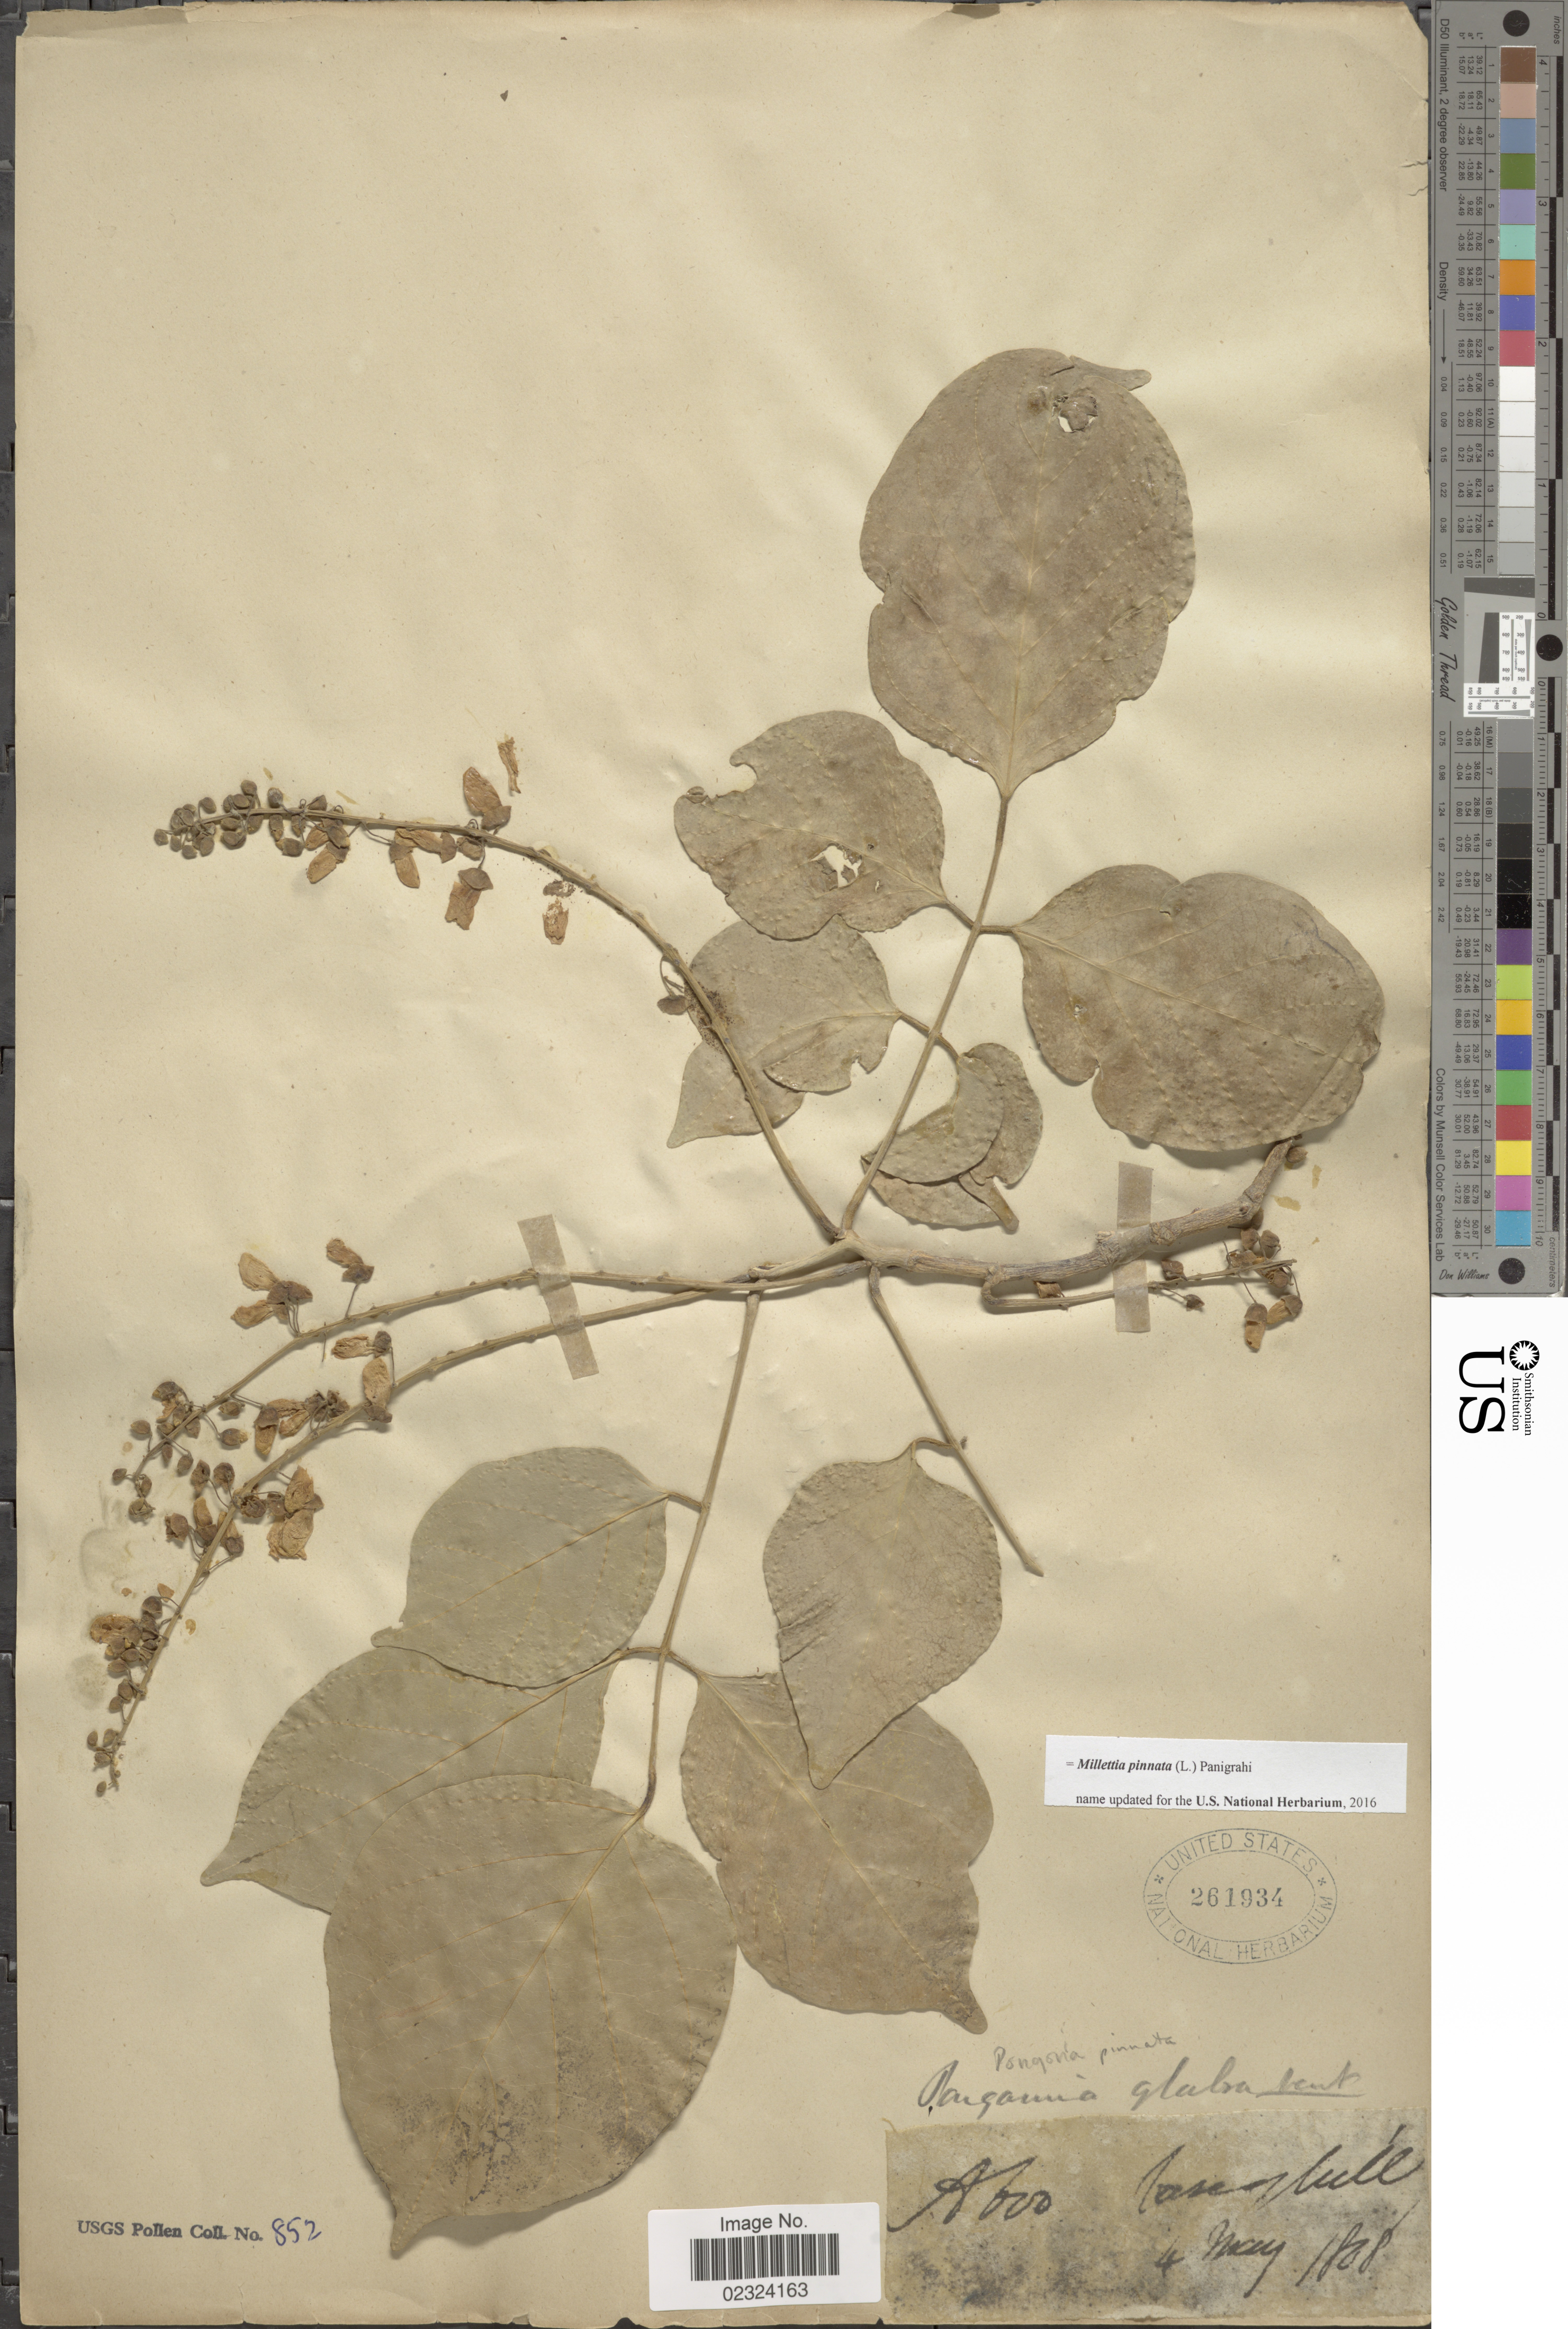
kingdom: Plantae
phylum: Tracheophyta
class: Magnoliopsida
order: Fabales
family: Fabaceae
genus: Millettia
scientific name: Millettia pinnata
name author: (L.) Panigrahi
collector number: A600?/852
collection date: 1868-05-04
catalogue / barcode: US 261934